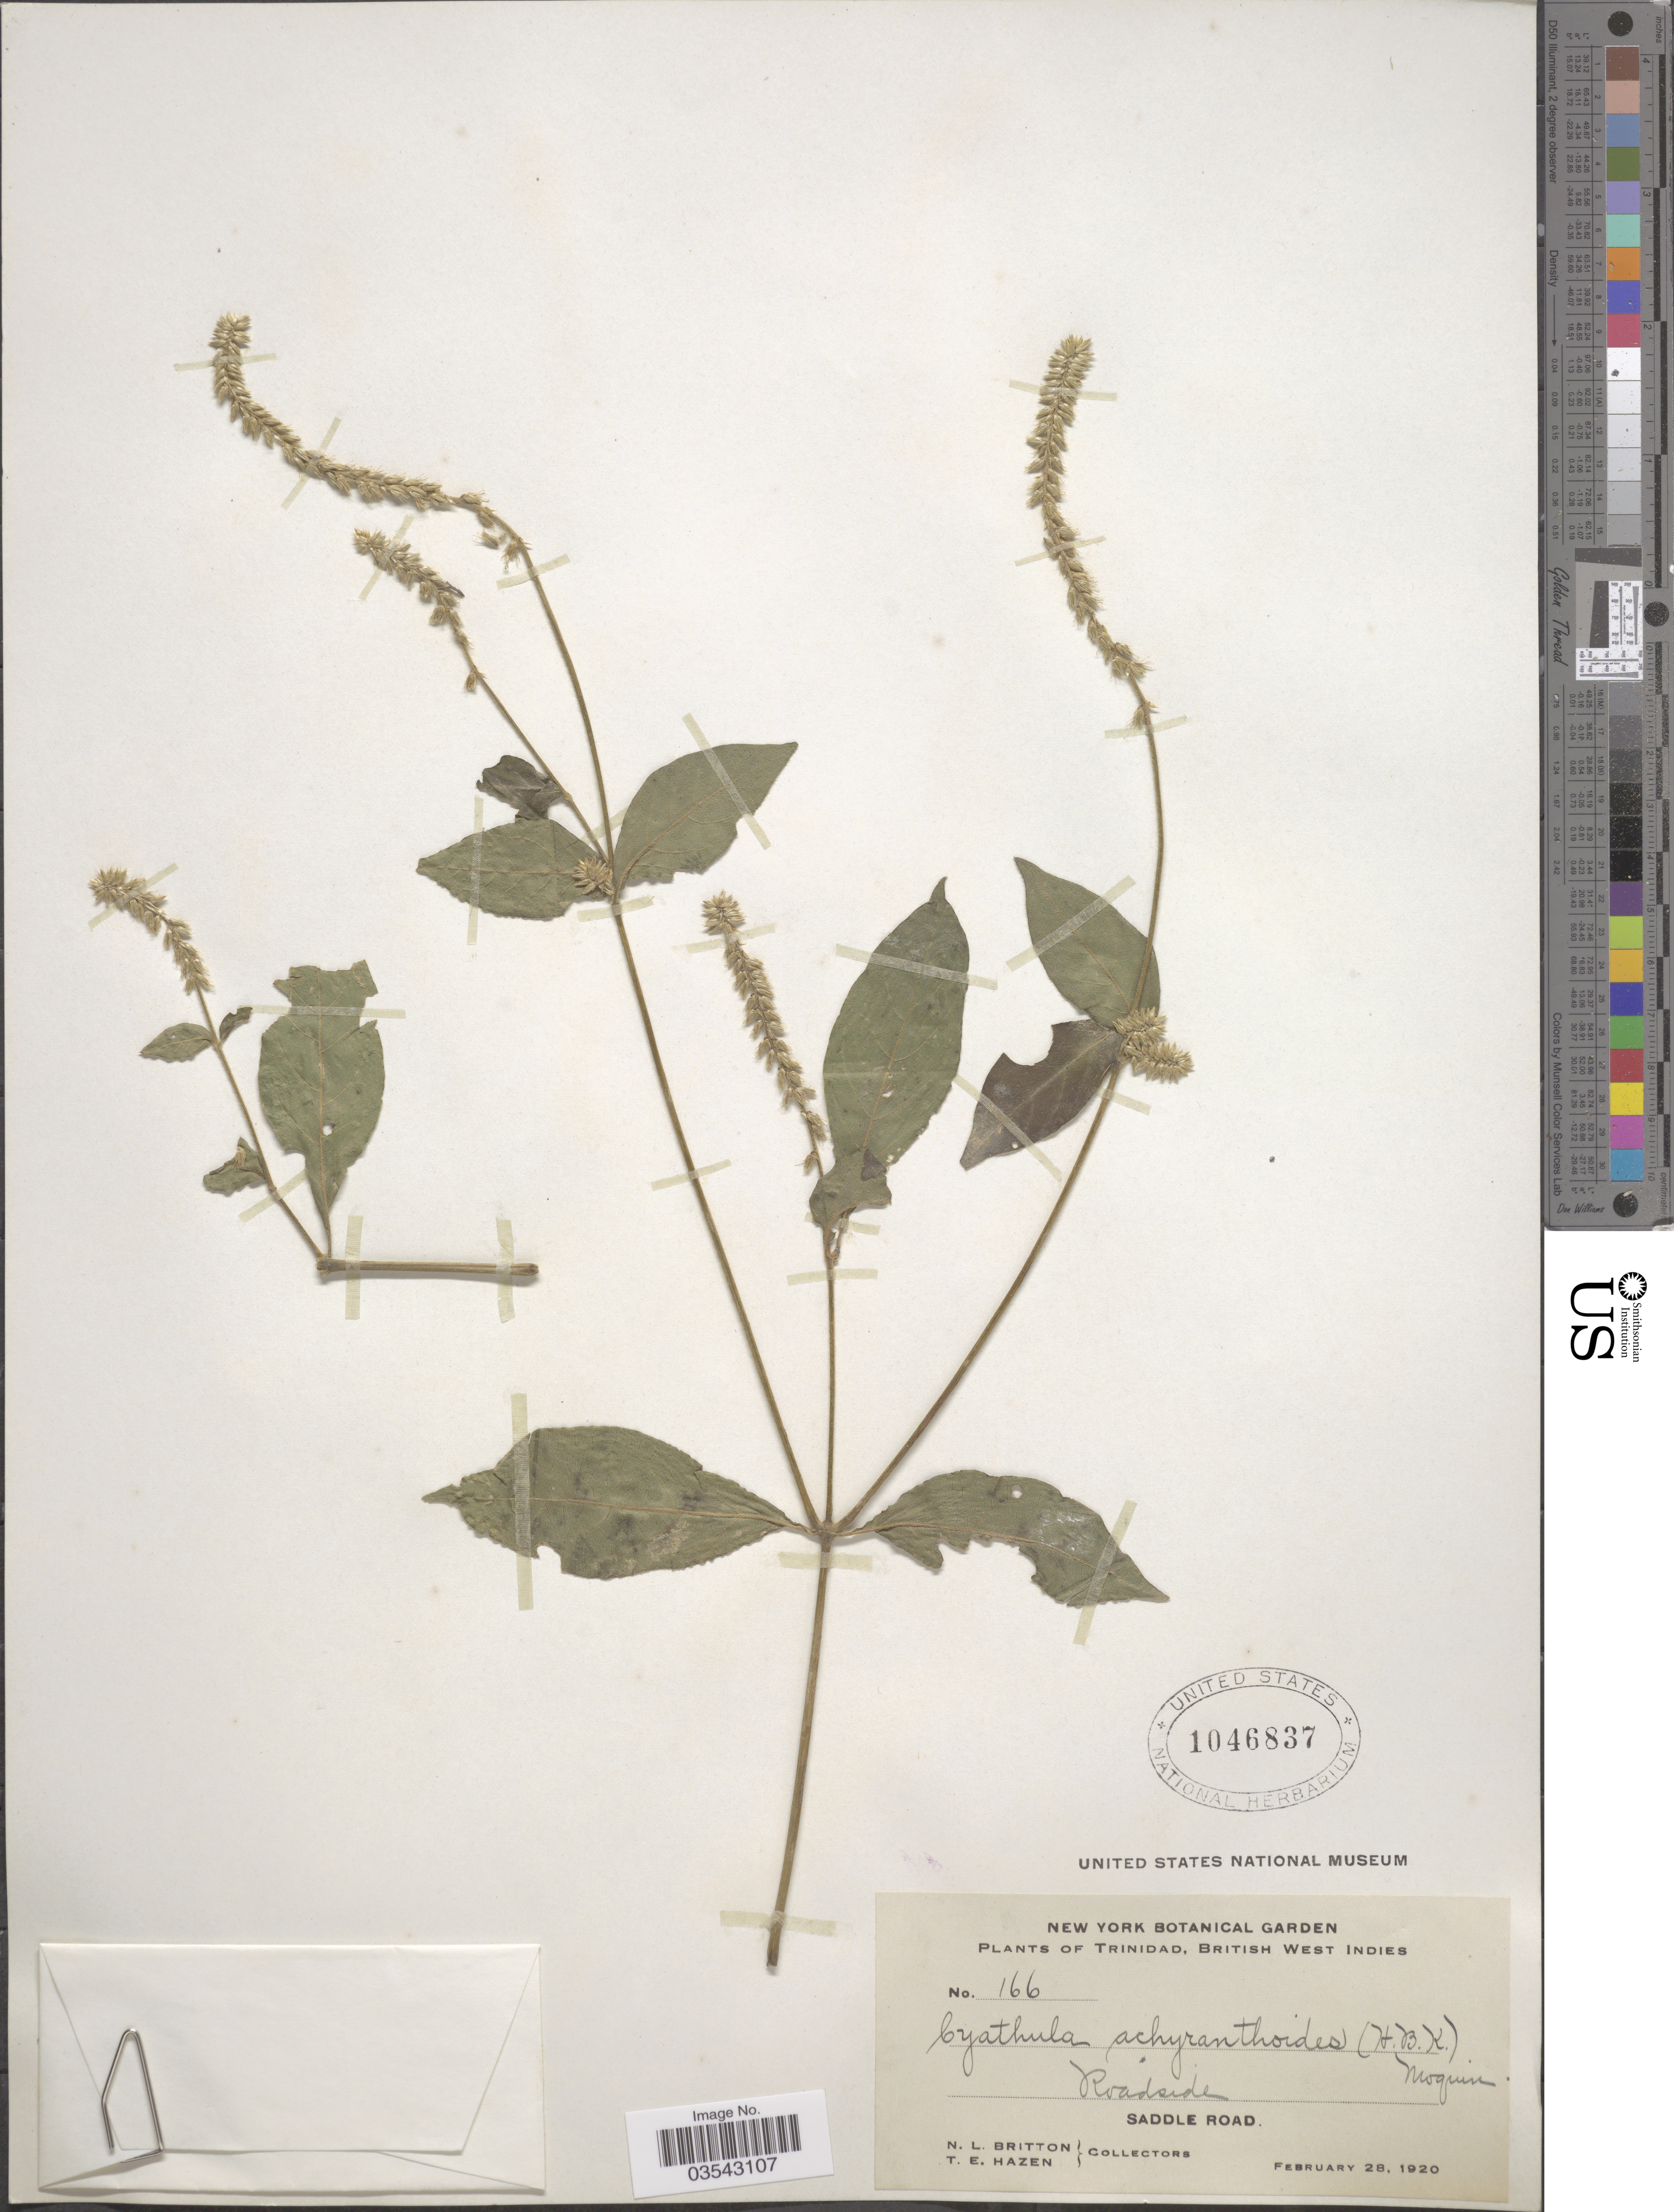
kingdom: Plantae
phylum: Tracheophyta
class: Magnoliopsida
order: Caryophyllales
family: Amaranthaceae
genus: Cyathula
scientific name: Cyathula achyranthoides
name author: (Kunth) Moq.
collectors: N. Britton & T. E. Hazen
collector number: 166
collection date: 1920-02-28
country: Trinidad and Tobago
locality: Trinidad, British West Indies. Roadside, Saddle Road.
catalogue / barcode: US 1046837